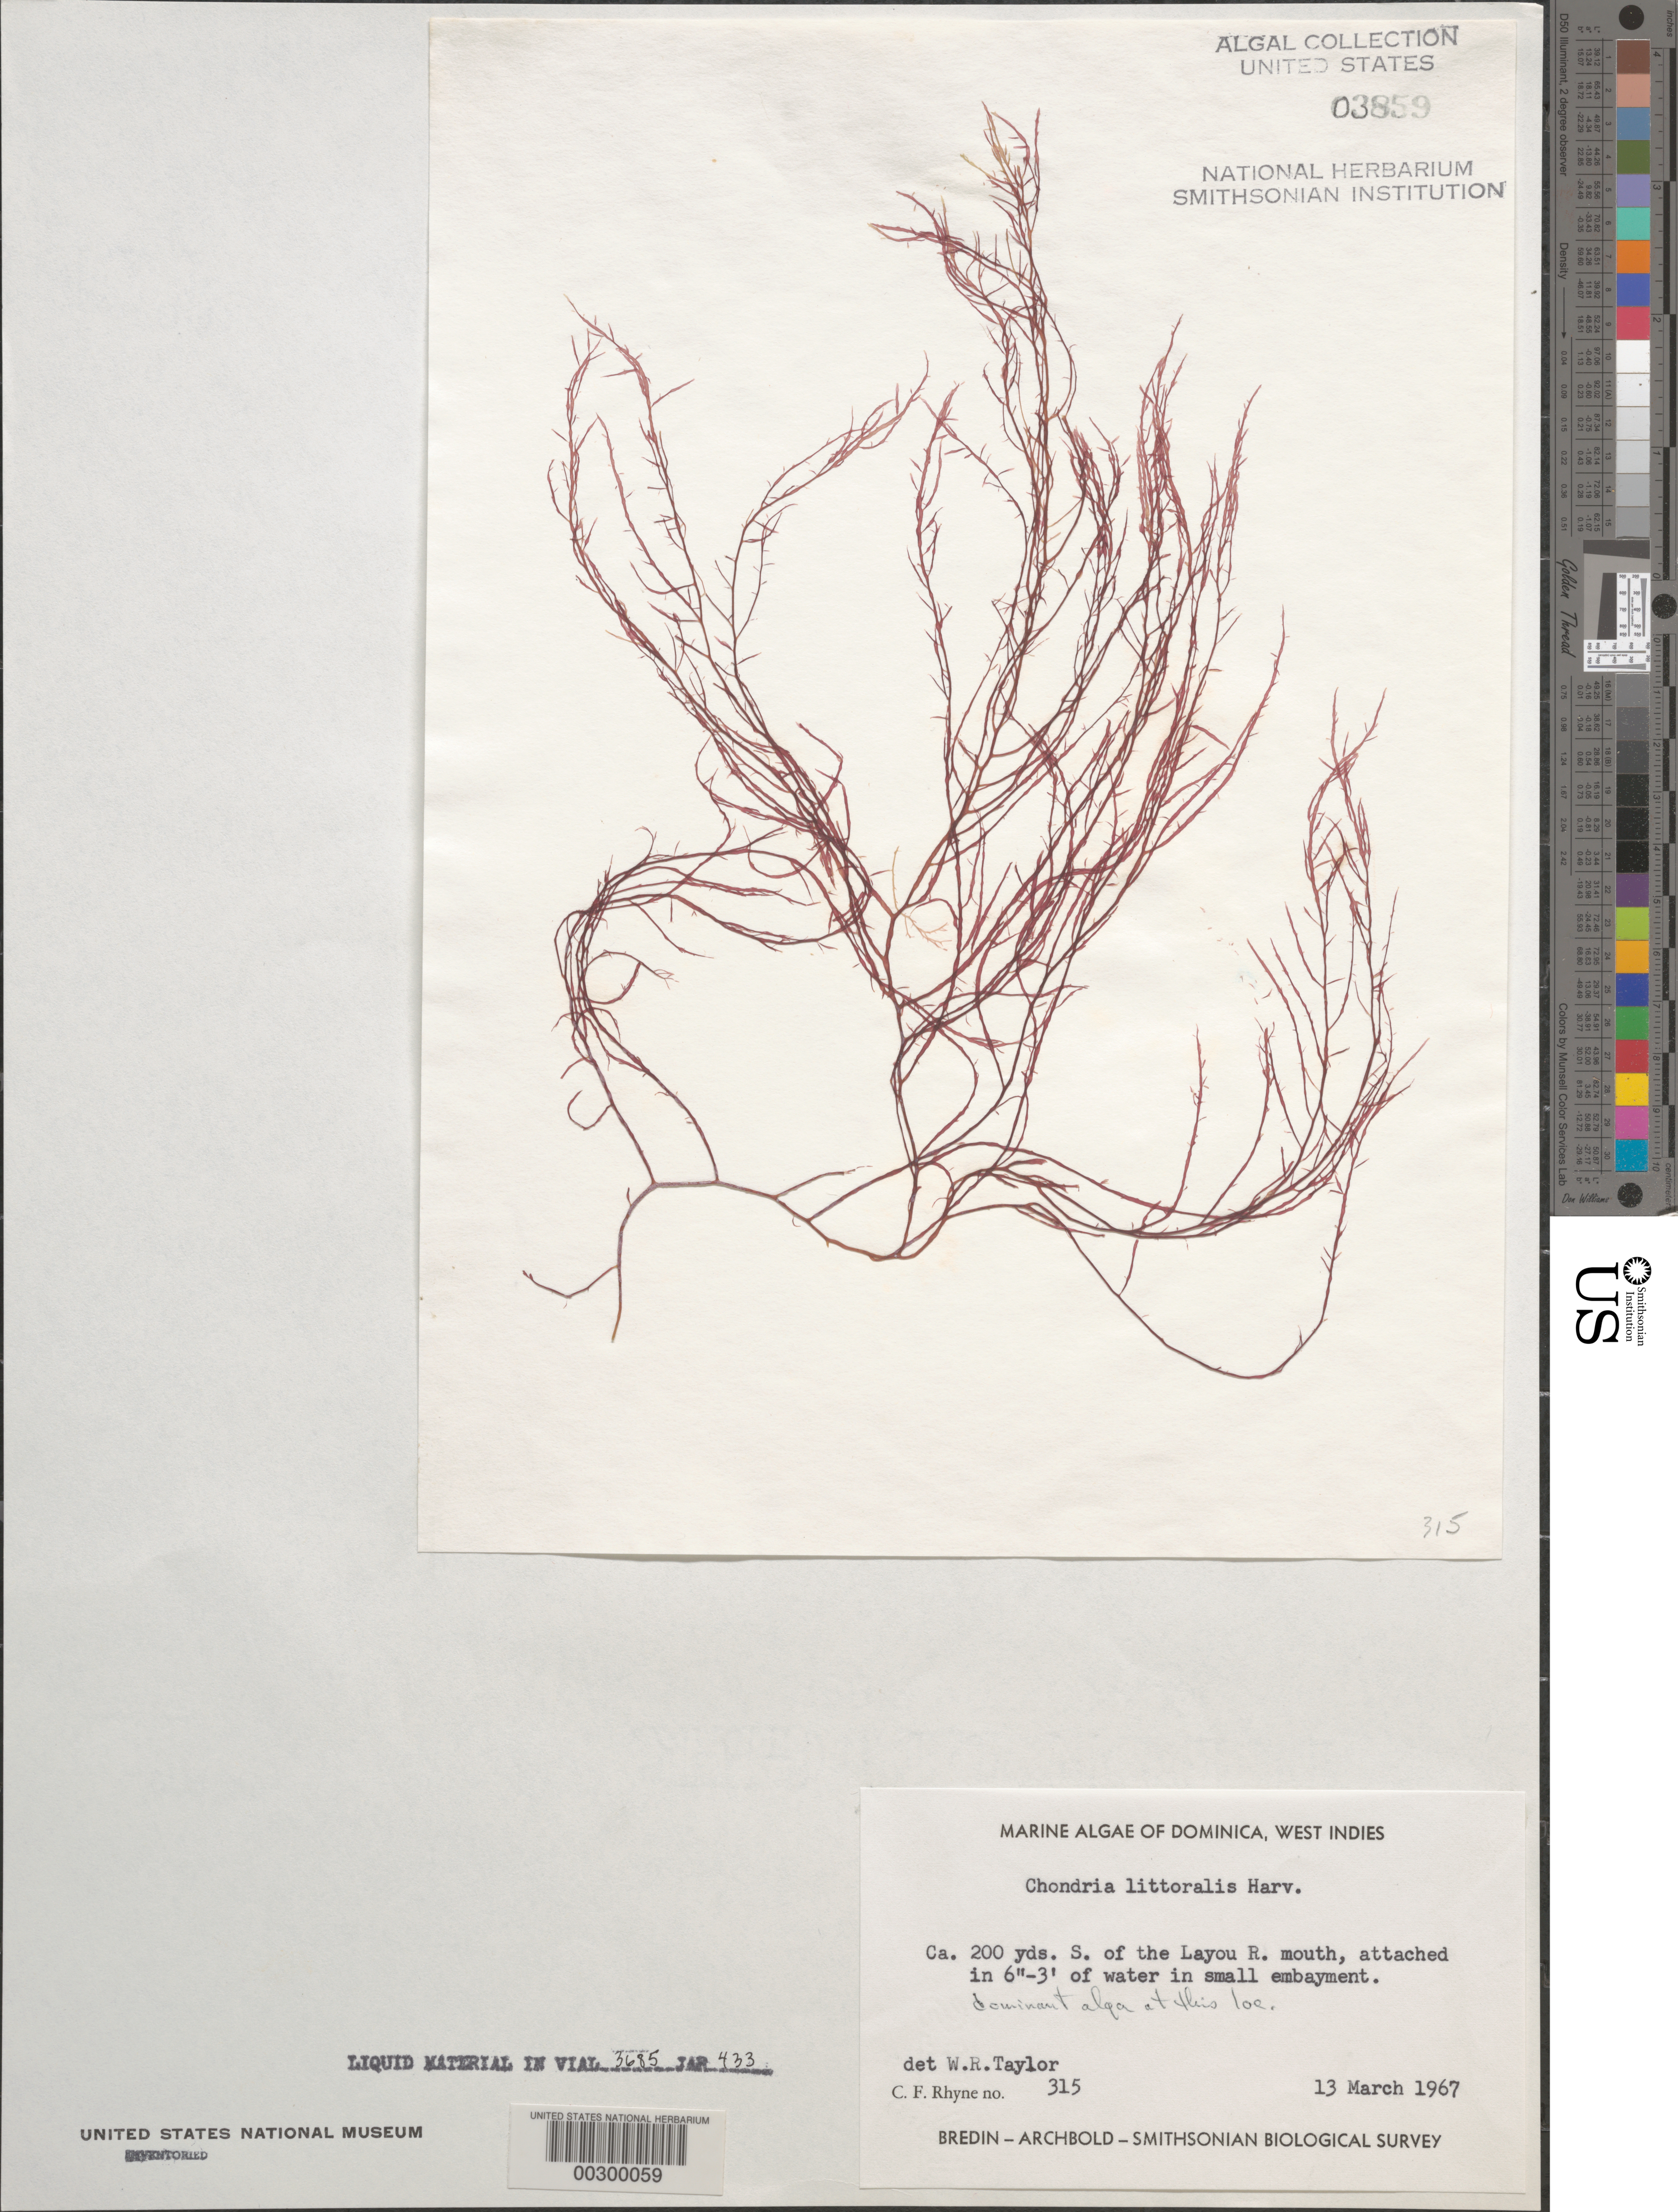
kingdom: Plantae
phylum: Rhodophyta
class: Florideophyceae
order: Ceramiales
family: Rhodomelaceae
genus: Chondria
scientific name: Chondria littoralis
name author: Harv.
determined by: Taylor, William R.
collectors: C. Rhyne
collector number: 315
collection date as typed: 13 Mar 1967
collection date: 1967-03-13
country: Dominica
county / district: St. Joseph's Parish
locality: Just south of Layou River mouth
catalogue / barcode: US 3859